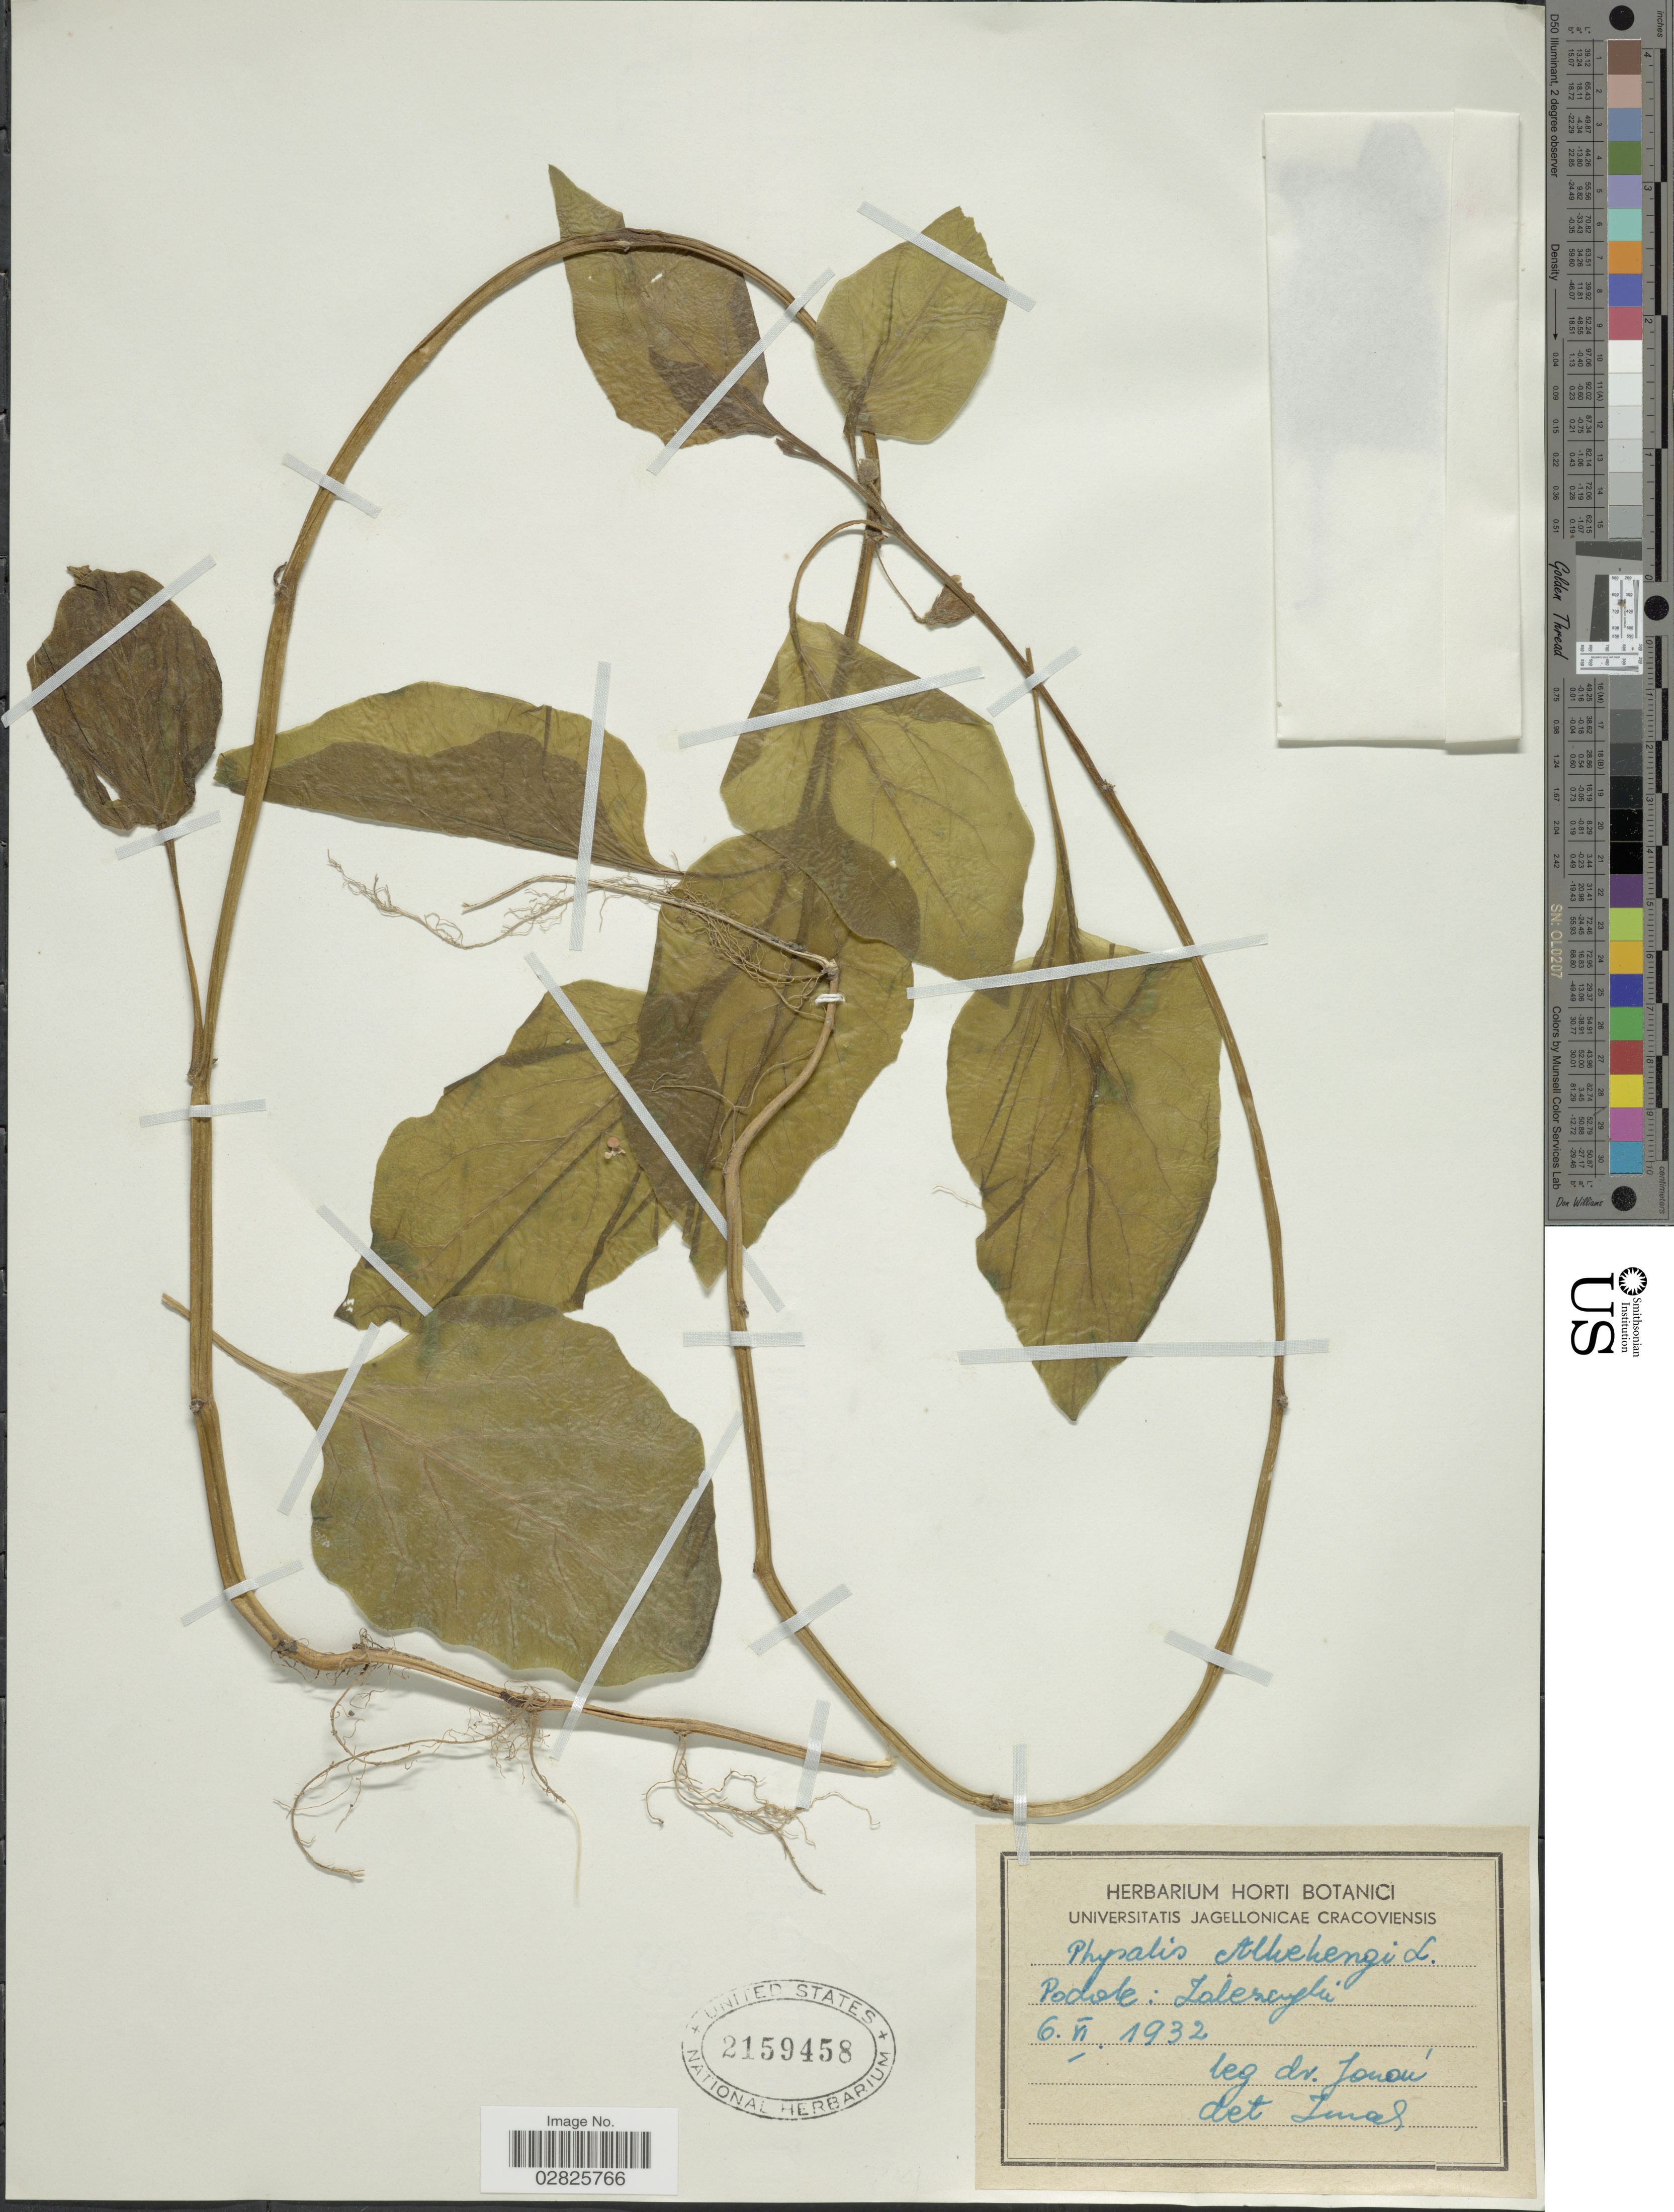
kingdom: Plantae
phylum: Tracheophyta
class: Magnoliopsida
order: Solanales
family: Solanaceae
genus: Physalis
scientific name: Physalis alkekengi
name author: L.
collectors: -. Jonoú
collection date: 1932-06-06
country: Poland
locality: Podole: Zalezcyelu [interpreted].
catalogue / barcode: US 2159458